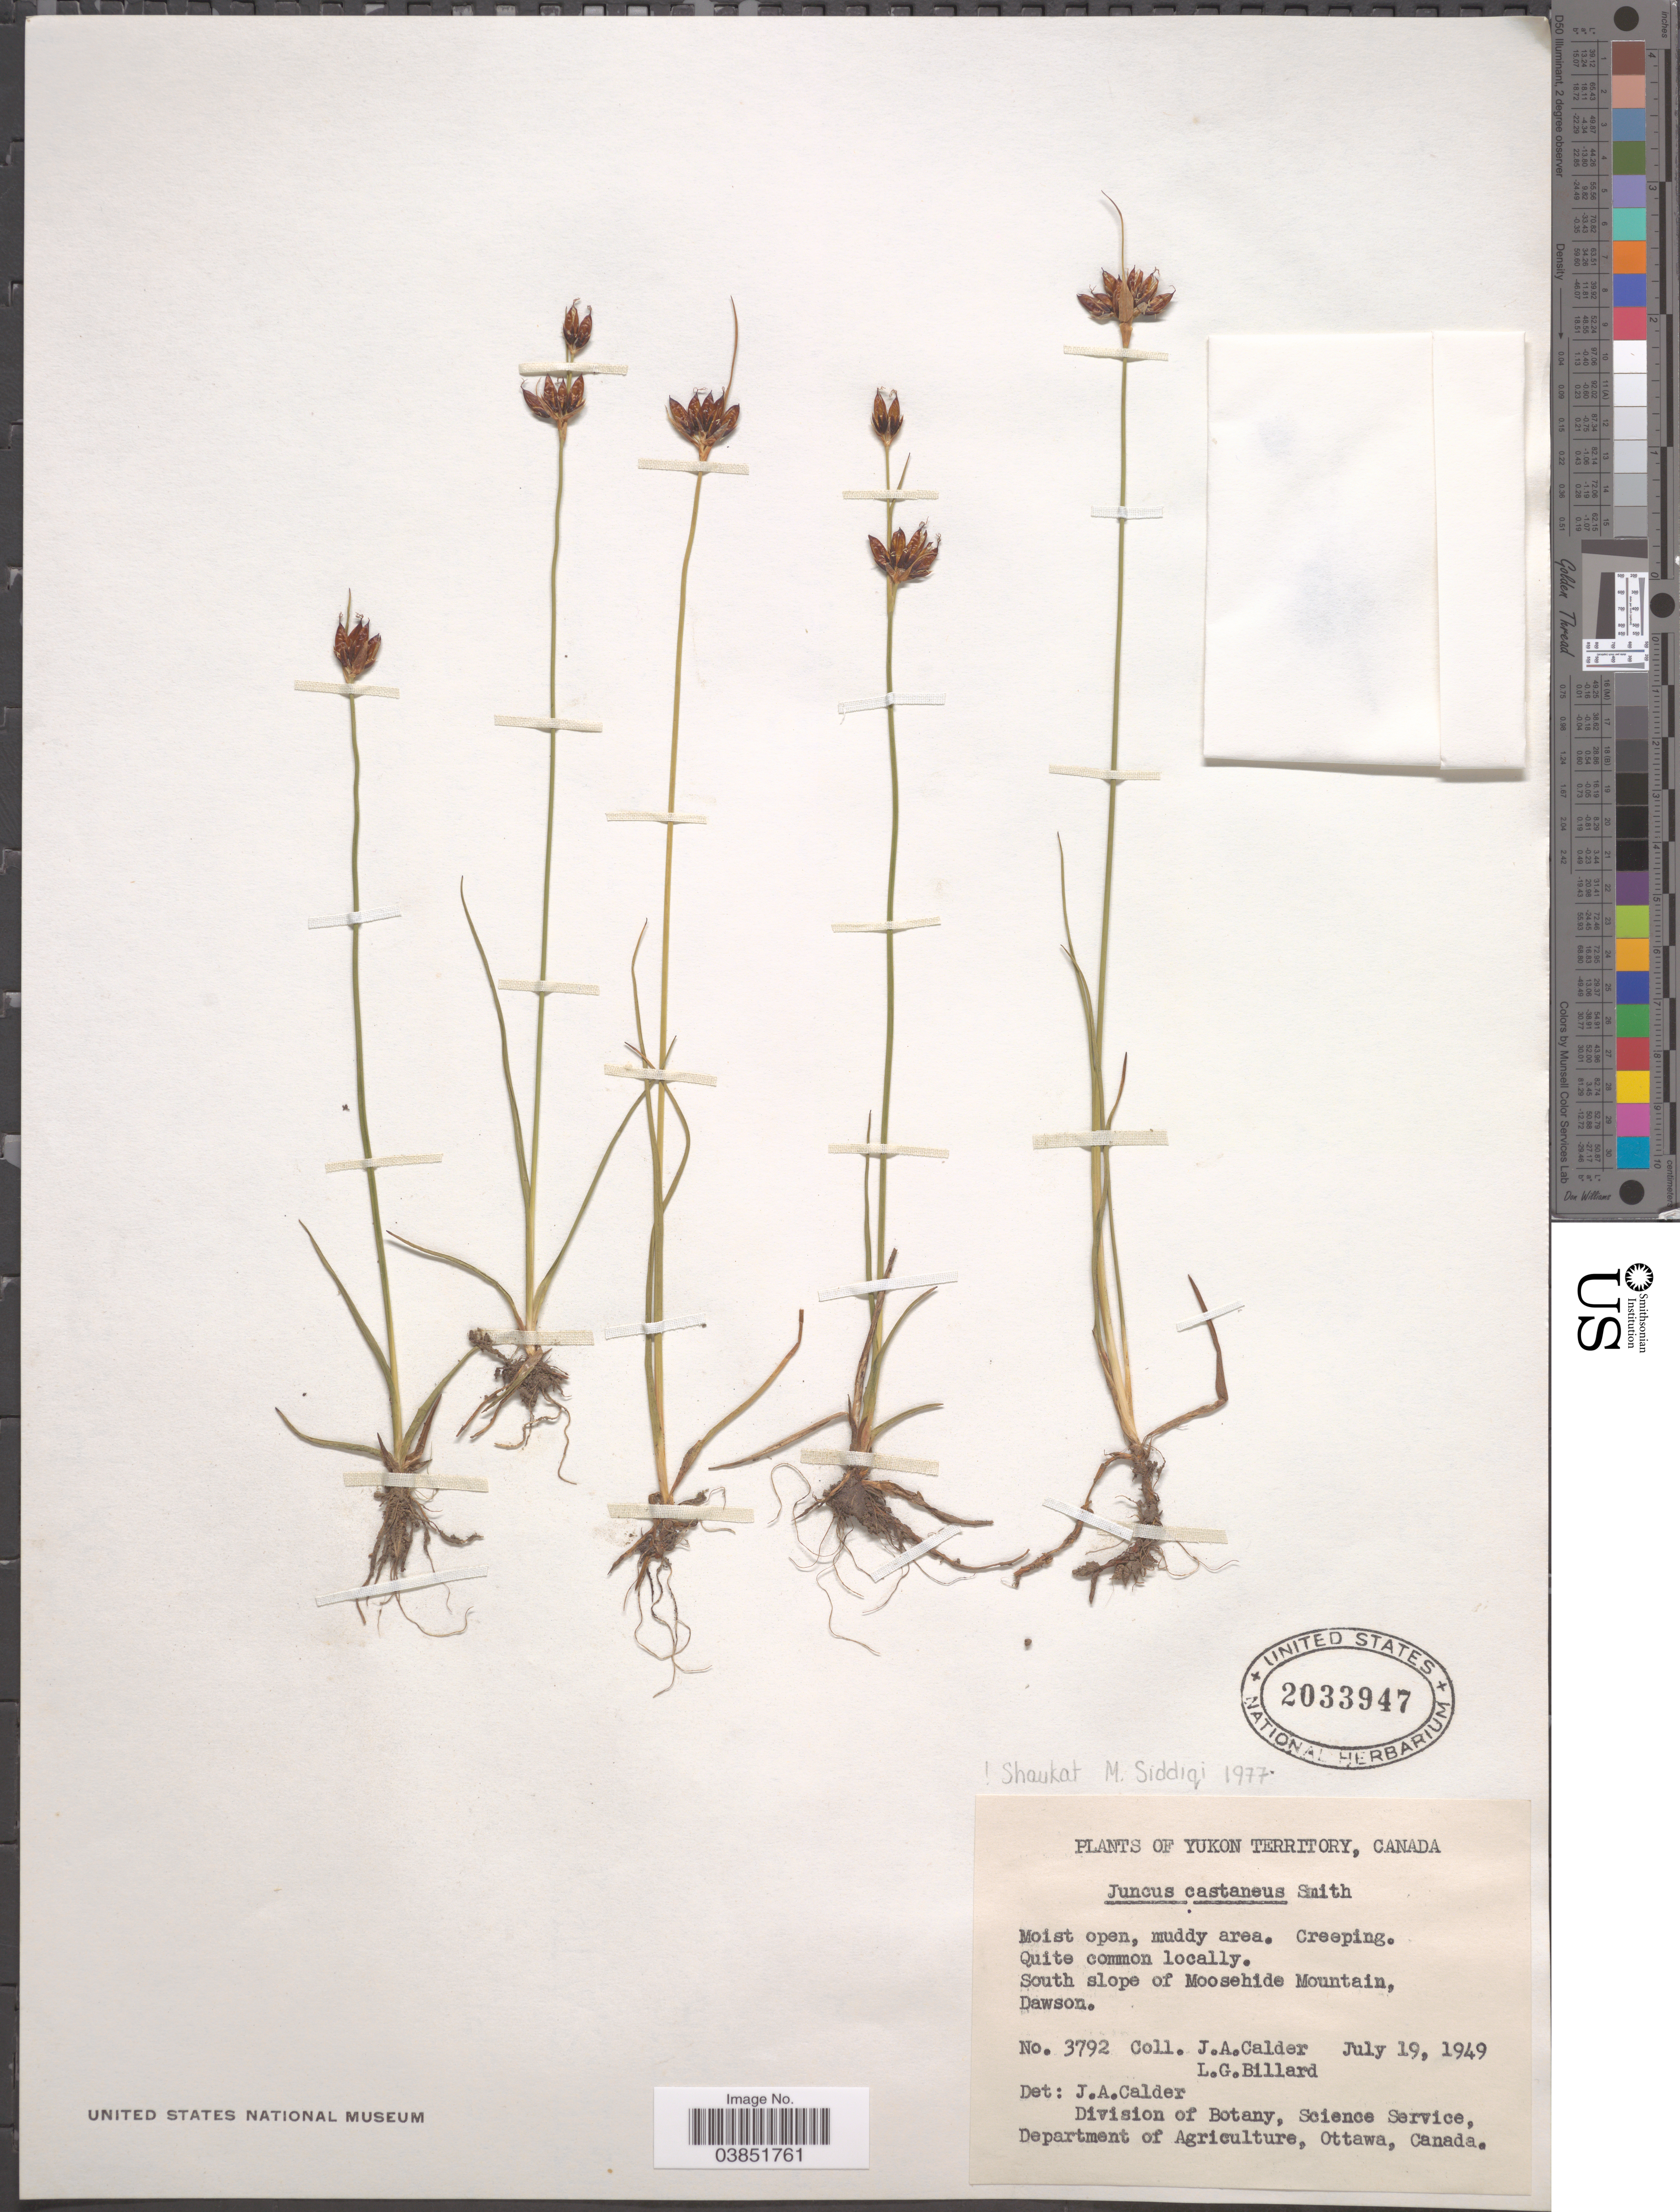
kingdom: Plantae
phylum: Tracheophyta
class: Liliopsida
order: Poales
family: Juncaceae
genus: Juncus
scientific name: Juncus castaneus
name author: Sm.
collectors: J. A. Calder & L. Billard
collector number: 3792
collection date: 1949-07-19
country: Canada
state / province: Yukon Territory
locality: South slope of Moosehide Mountain, Dawson.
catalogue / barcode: US 2033947